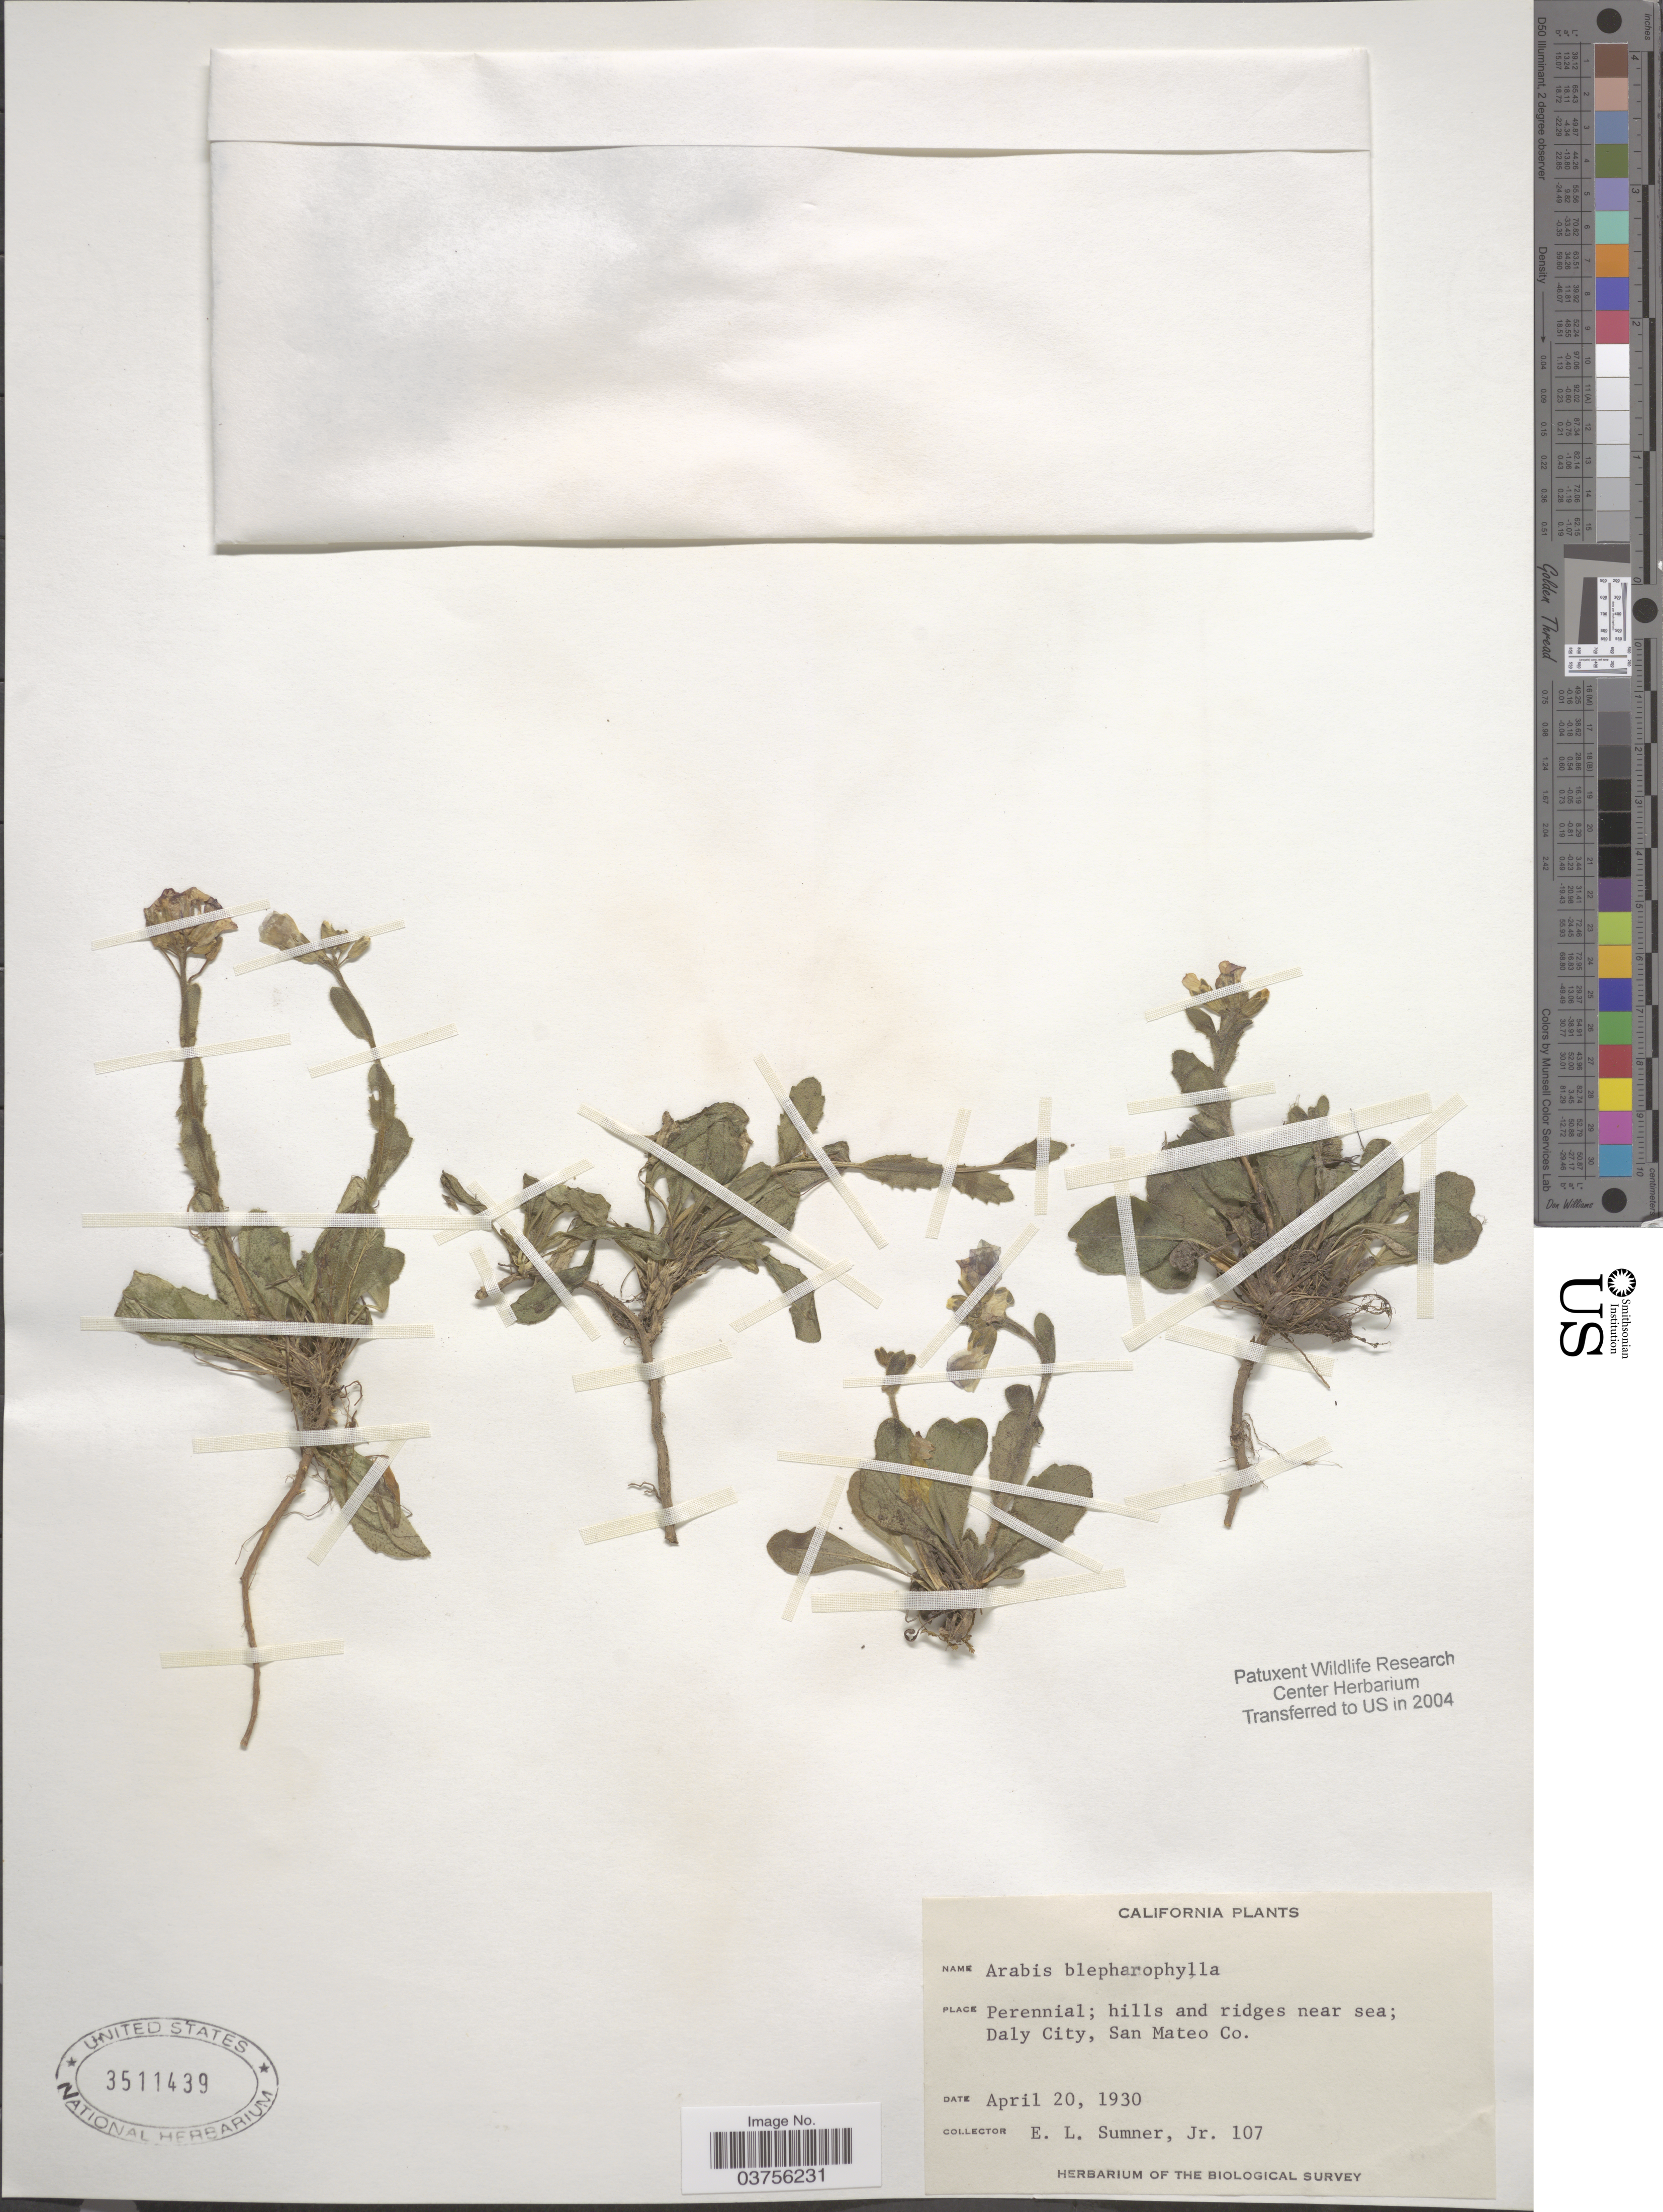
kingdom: Plantae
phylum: Tracheophyta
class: Magnoliopsida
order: Brassicales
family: Brassicaceae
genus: Arabis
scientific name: Arabis blepharophylla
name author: Hook. & Arn.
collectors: E. Sumner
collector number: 107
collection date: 1930-04-20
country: United States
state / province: California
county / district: San Mateo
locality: Daly City, San Mateo Co.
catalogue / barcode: US 3511439